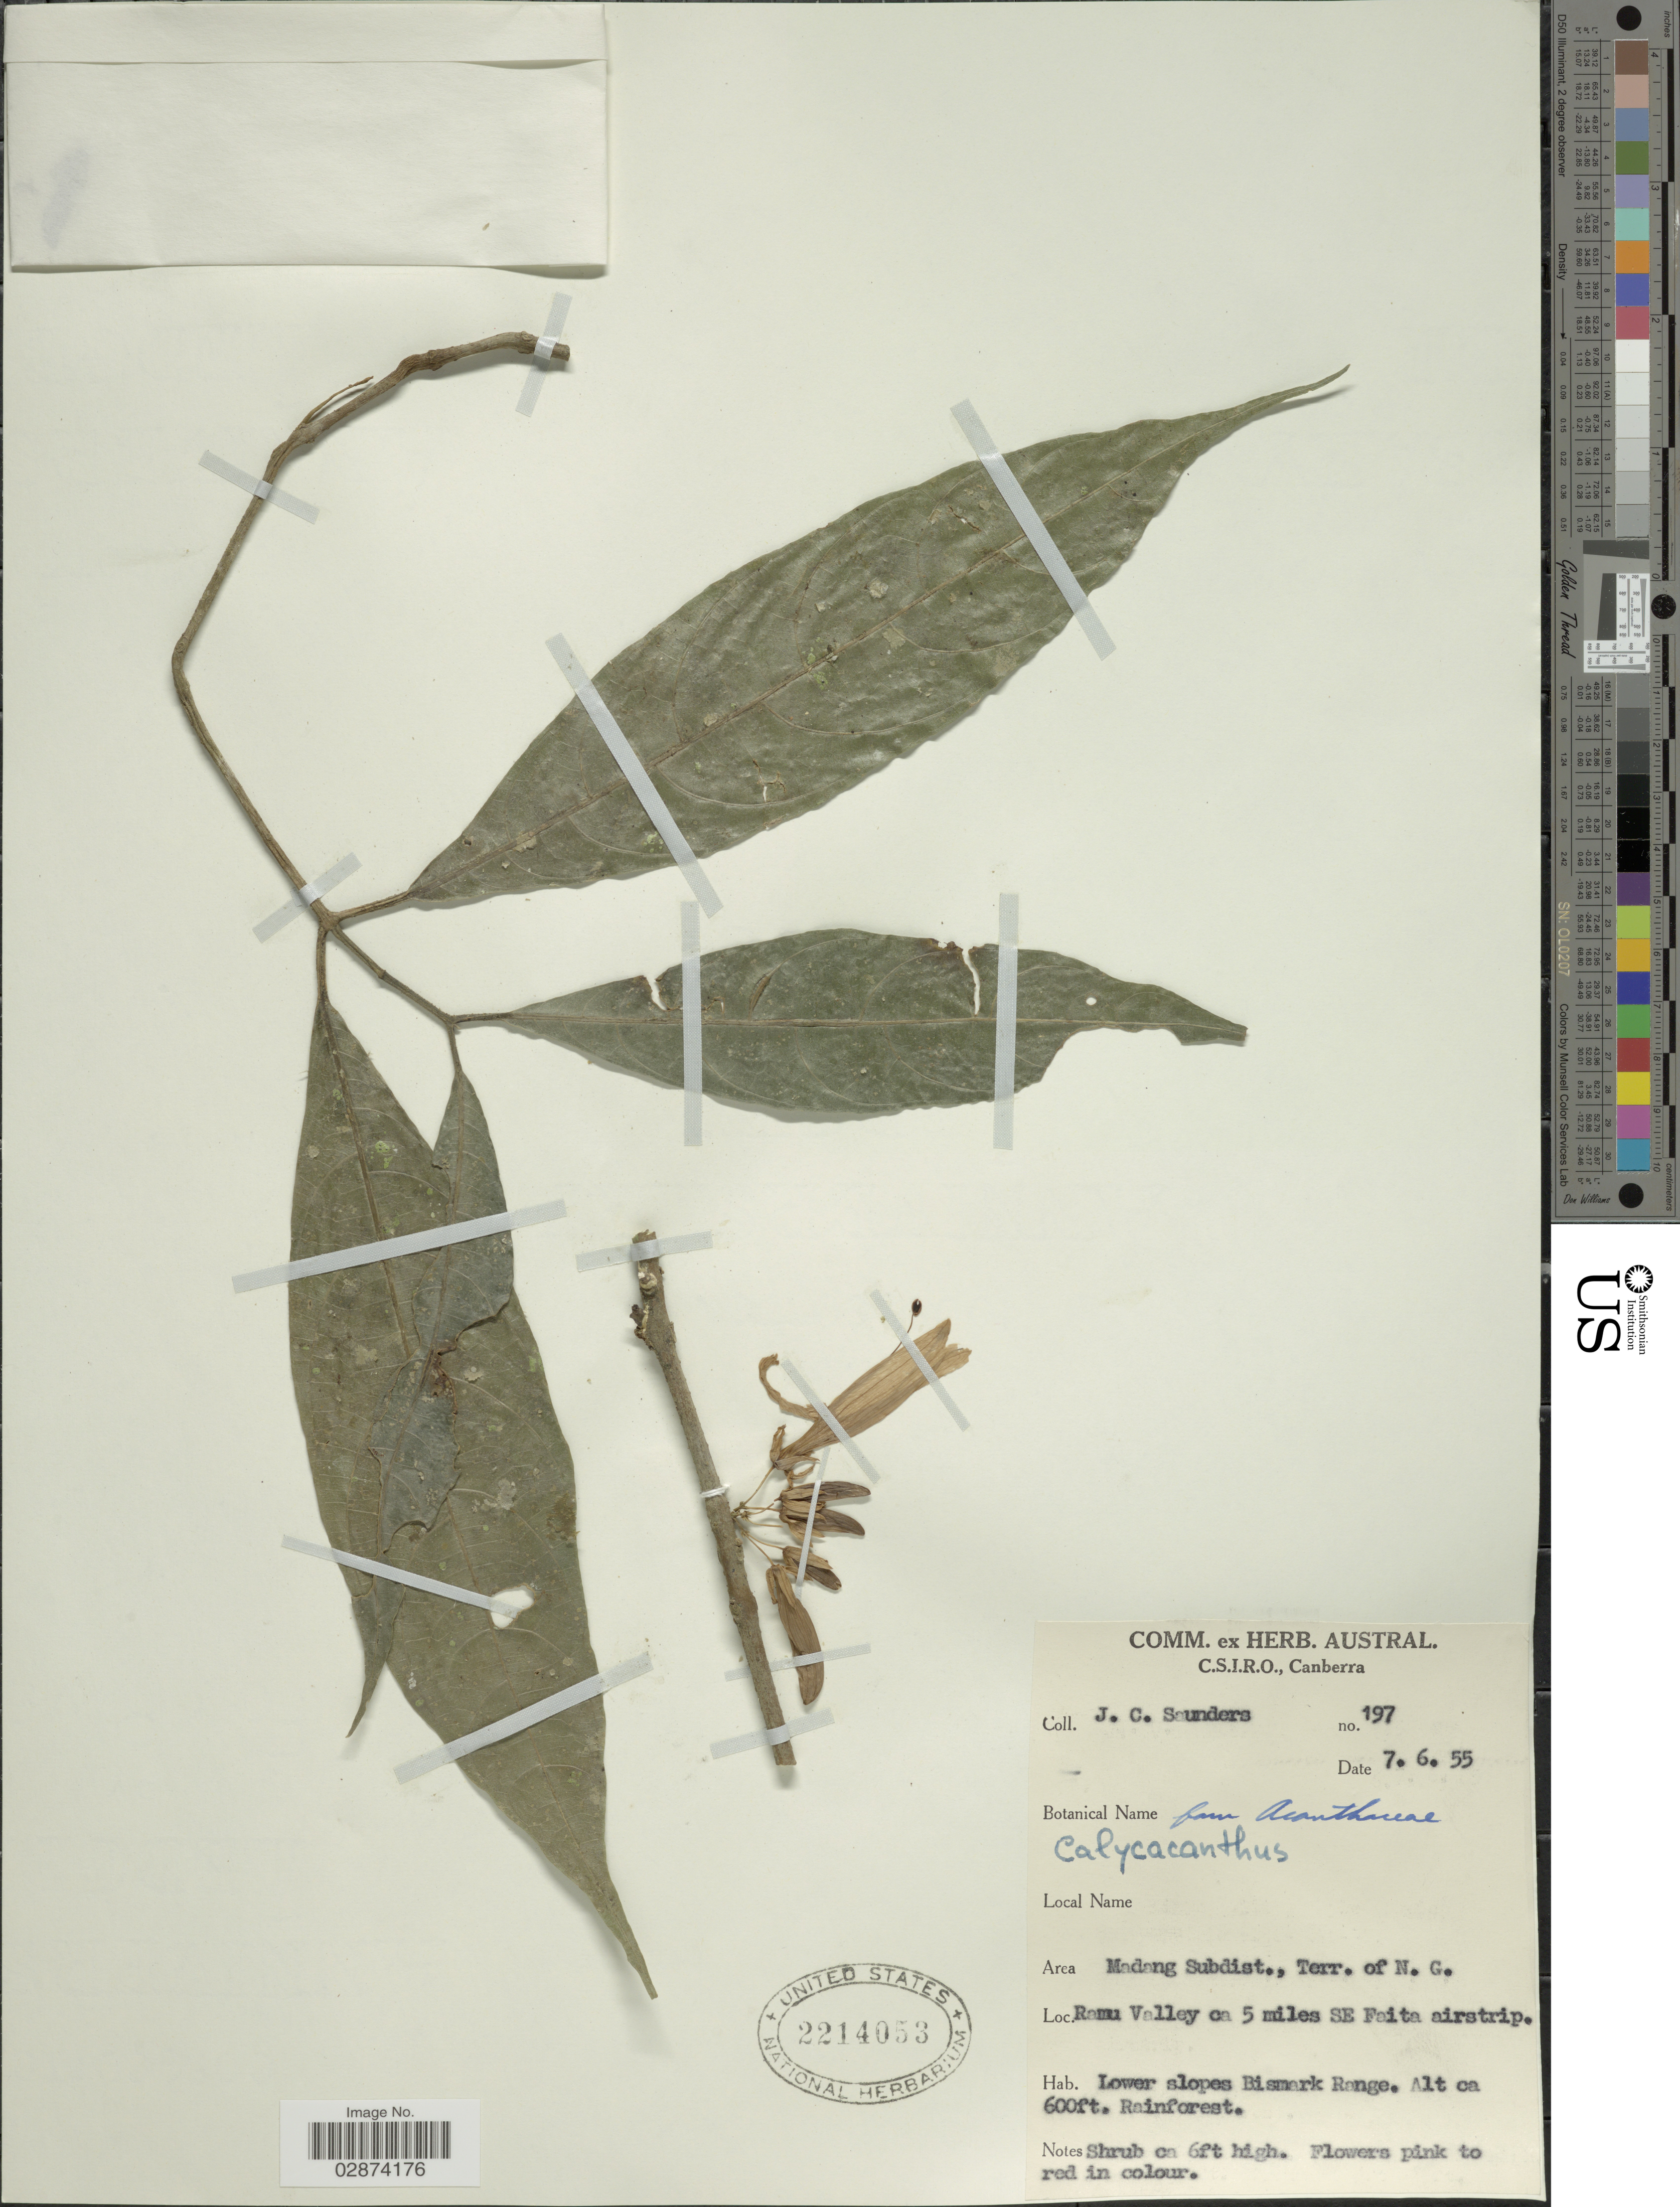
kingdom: Plantae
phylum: Tracheophyta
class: Magnoliopsida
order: Lamiales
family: Acanthaceae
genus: Calycacanthus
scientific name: Calycacanthus sp.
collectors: J. C. Saunders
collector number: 197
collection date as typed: Transcribed d/m/y: 7/6/55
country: Papua New Guinea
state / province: Madang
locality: Madang Subdistr., Terr. of N.G. Ramu Valley ca 5 miles SE Faita airstrip. Lower slopes Bismark Range.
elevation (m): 183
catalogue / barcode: US 2214053